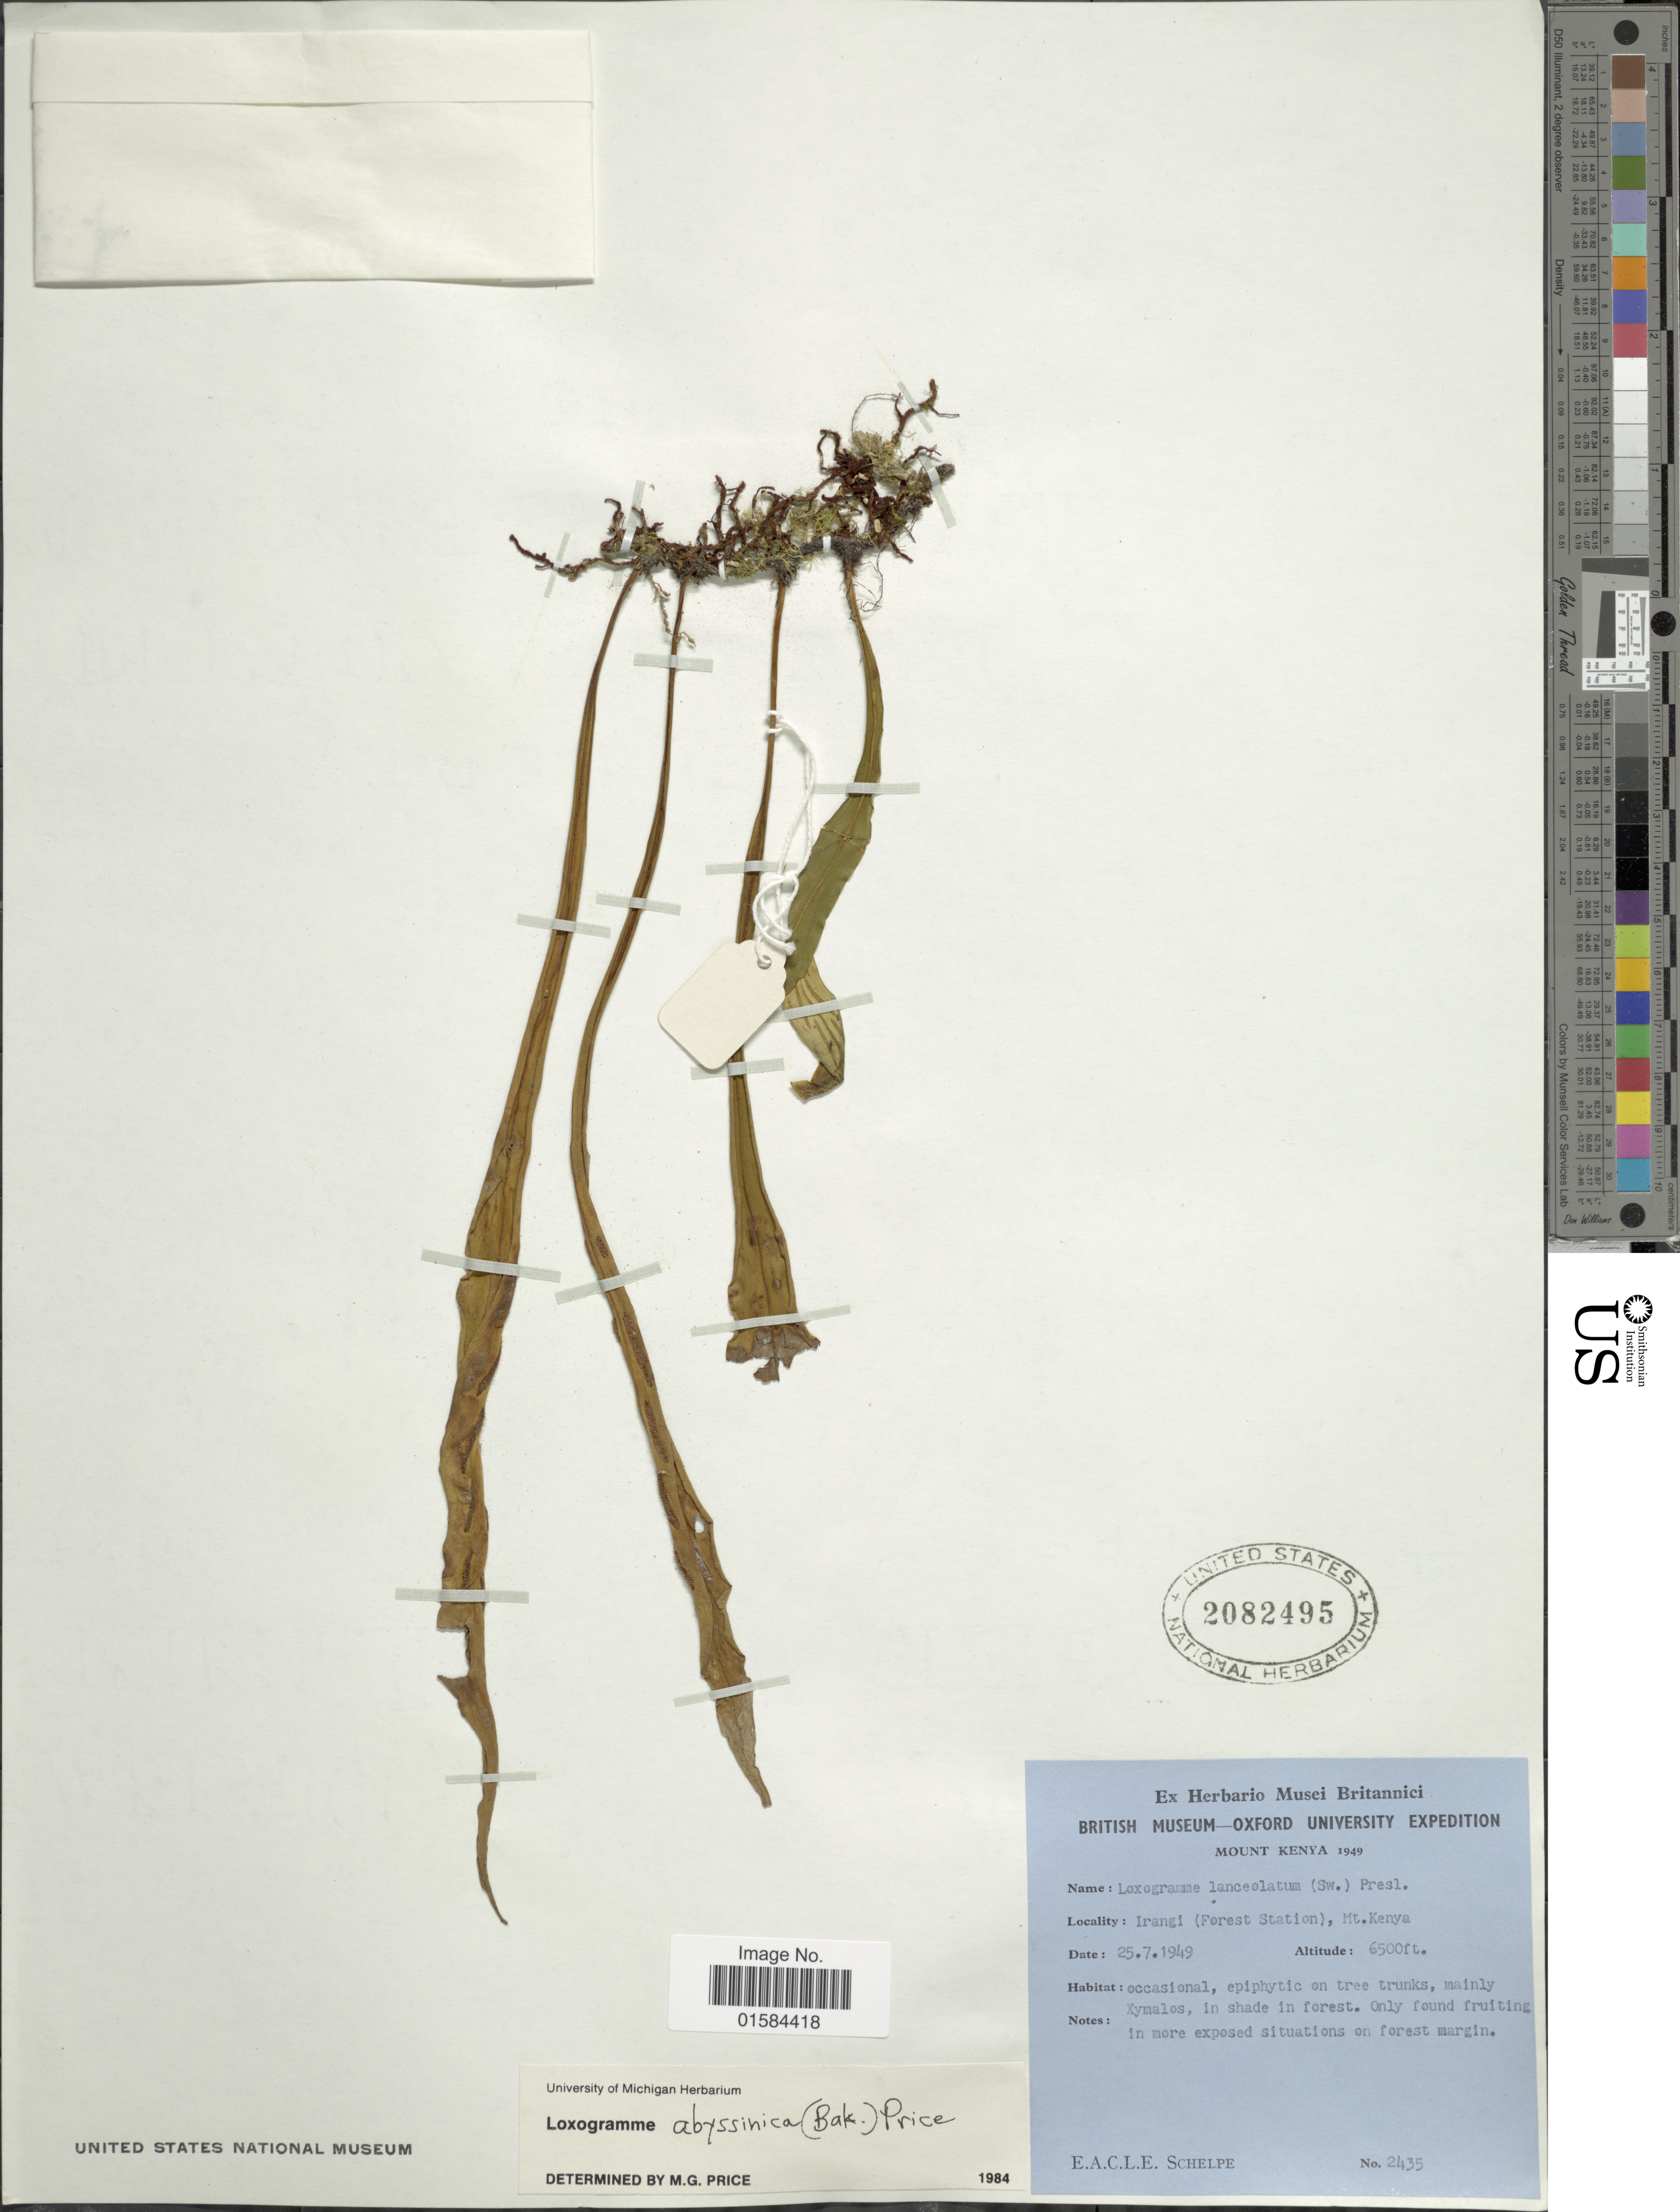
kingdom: Plantae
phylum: Tracheophyta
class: Polypodiopsida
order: Polypodiales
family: Polypodiaceae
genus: Loxogramme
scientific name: Loxogramme abyssinica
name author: (Baker) Price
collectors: E. A. C. L. E. Schelpe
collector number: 2435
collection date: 1949-07-25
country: Kenya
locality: Mount Kenya, Irangi (Forest Station), Mt. Kenya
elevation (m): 1981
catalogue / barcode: US 2082495